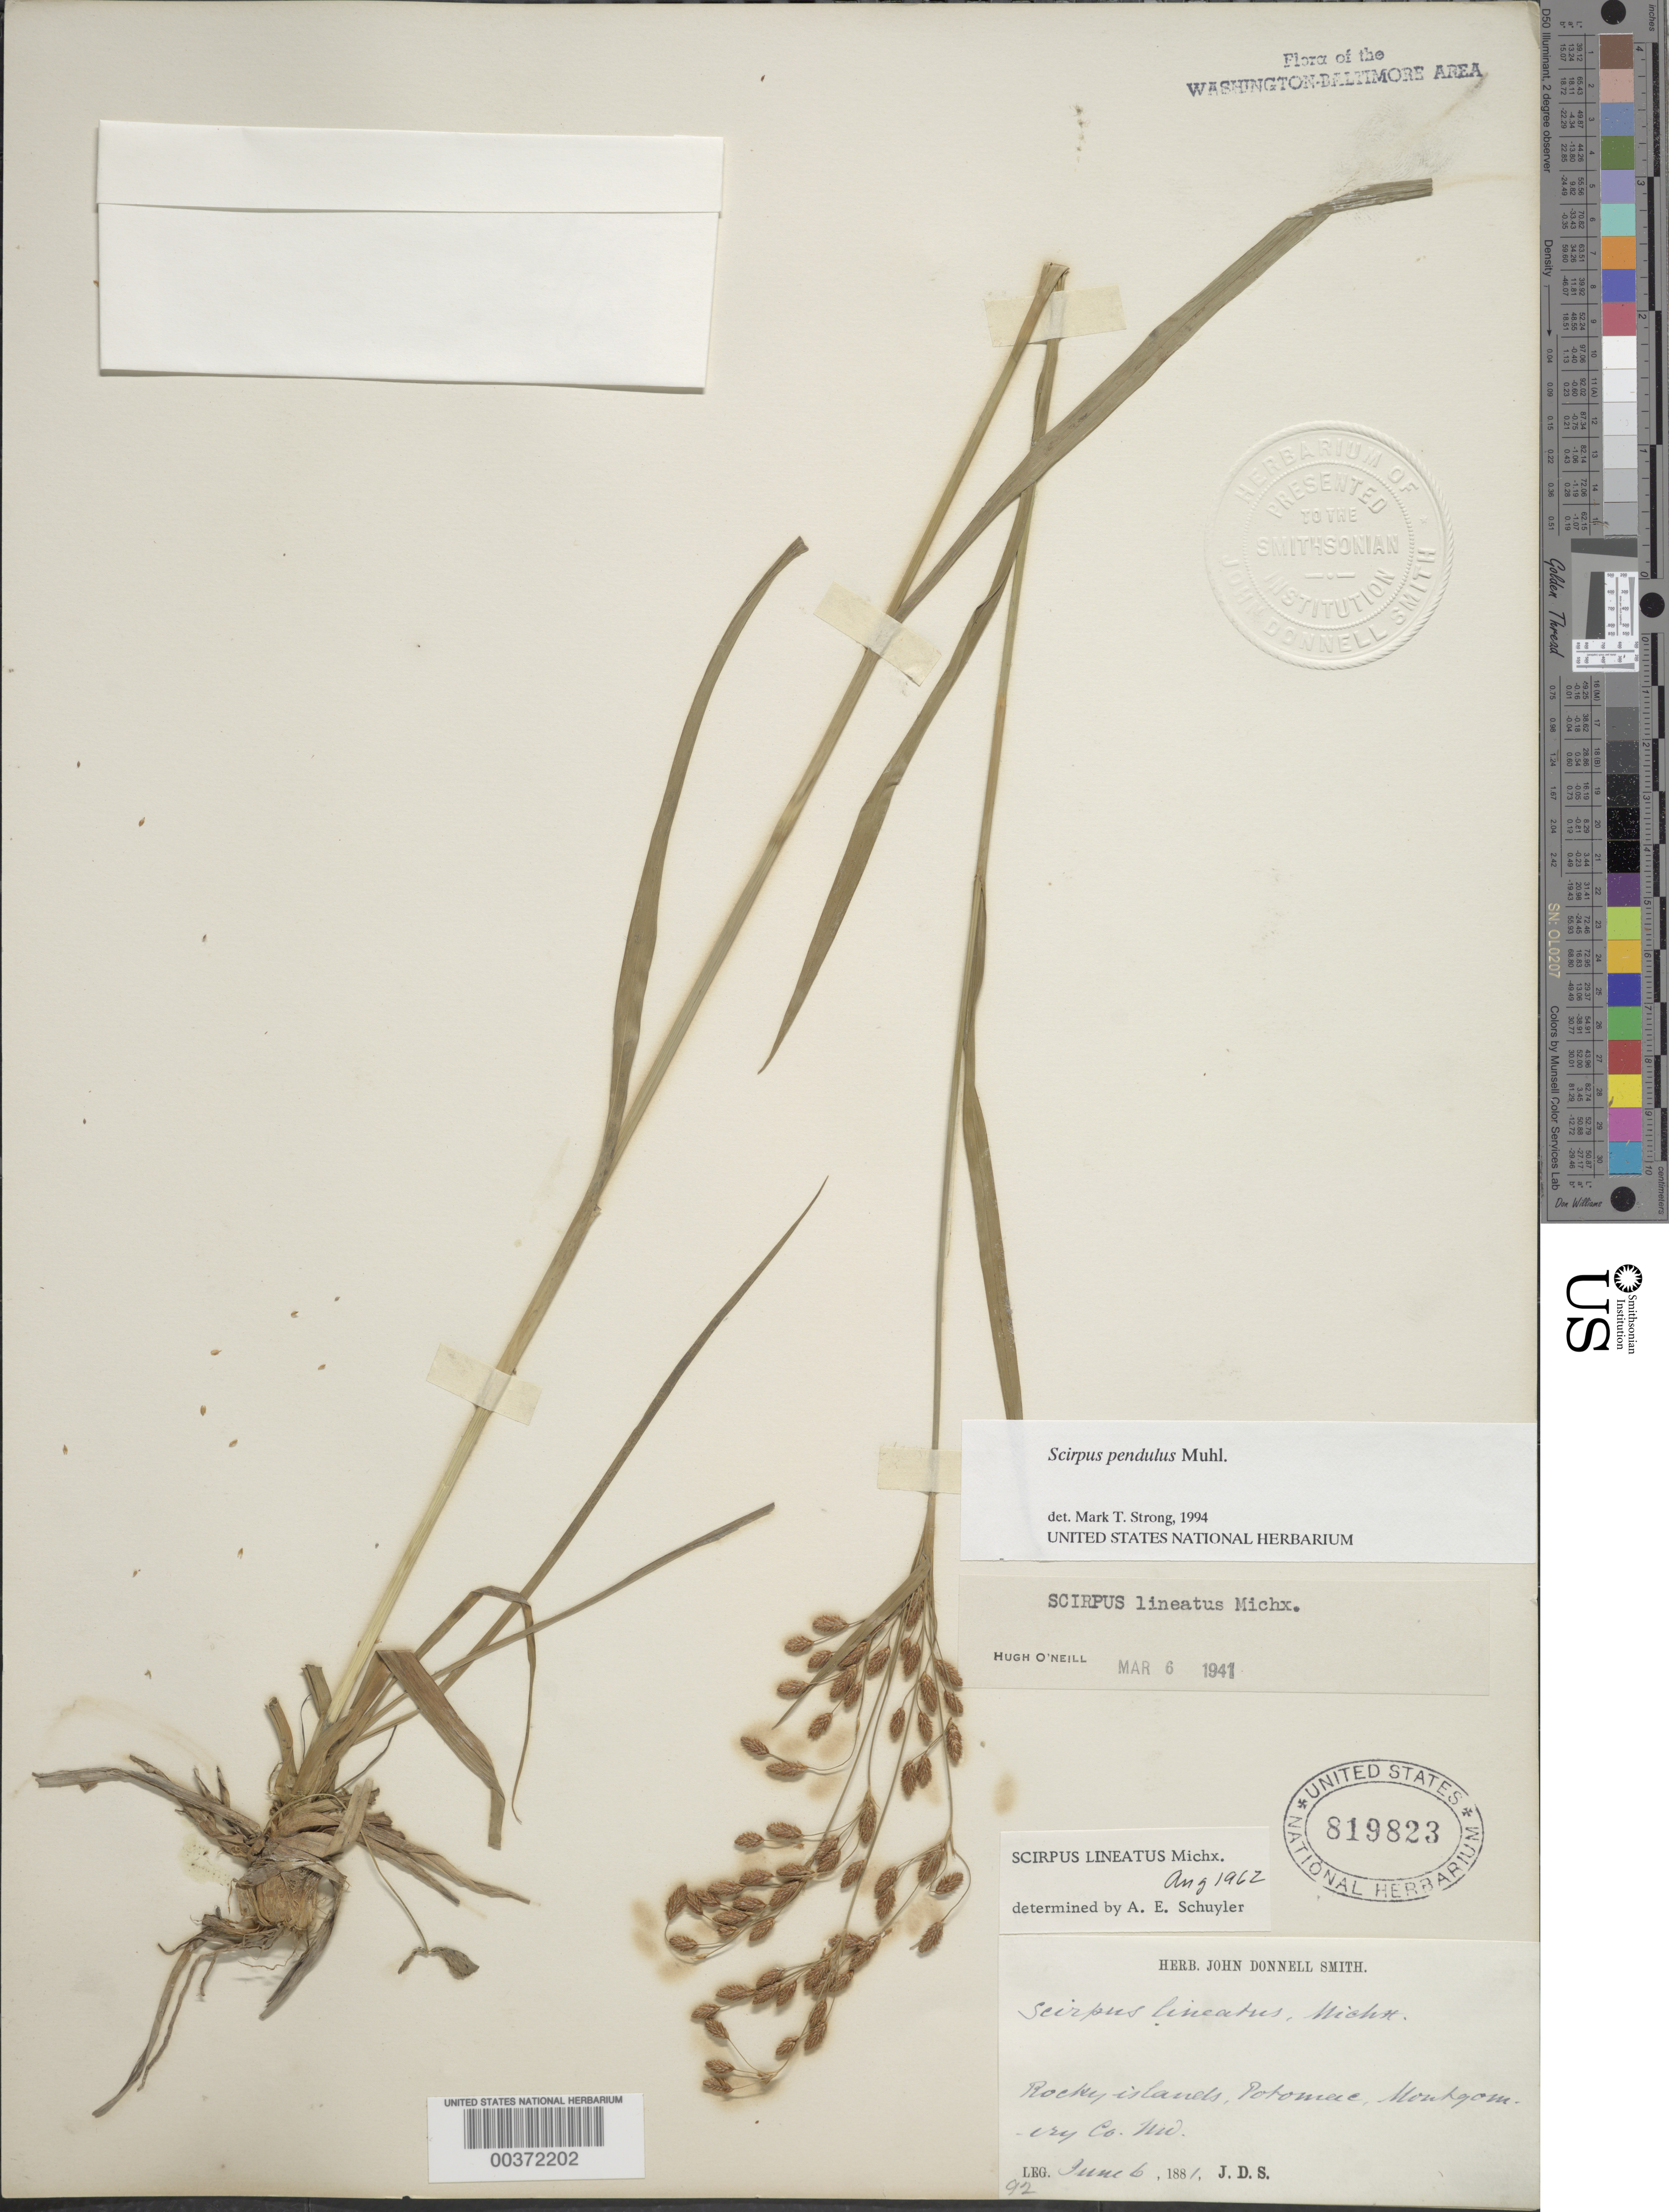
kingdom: Plantae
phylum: Tracheophyta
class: Liliopsida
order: Poales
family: Cyperaceae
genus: Scirpus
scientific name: Scirpus pendulus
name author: Muhl.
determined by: Strong, M. T., (US), Smithsonian Institution - National Museum of Natural History (UNITED STATES)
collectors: J. Donnell Smith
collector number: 92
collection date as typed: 06 Jun 1881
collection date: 1881-06-06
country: United States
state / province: Maryland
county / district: Montgomery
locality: Rocky Islands C. & O. Canal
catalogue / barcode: US 819823